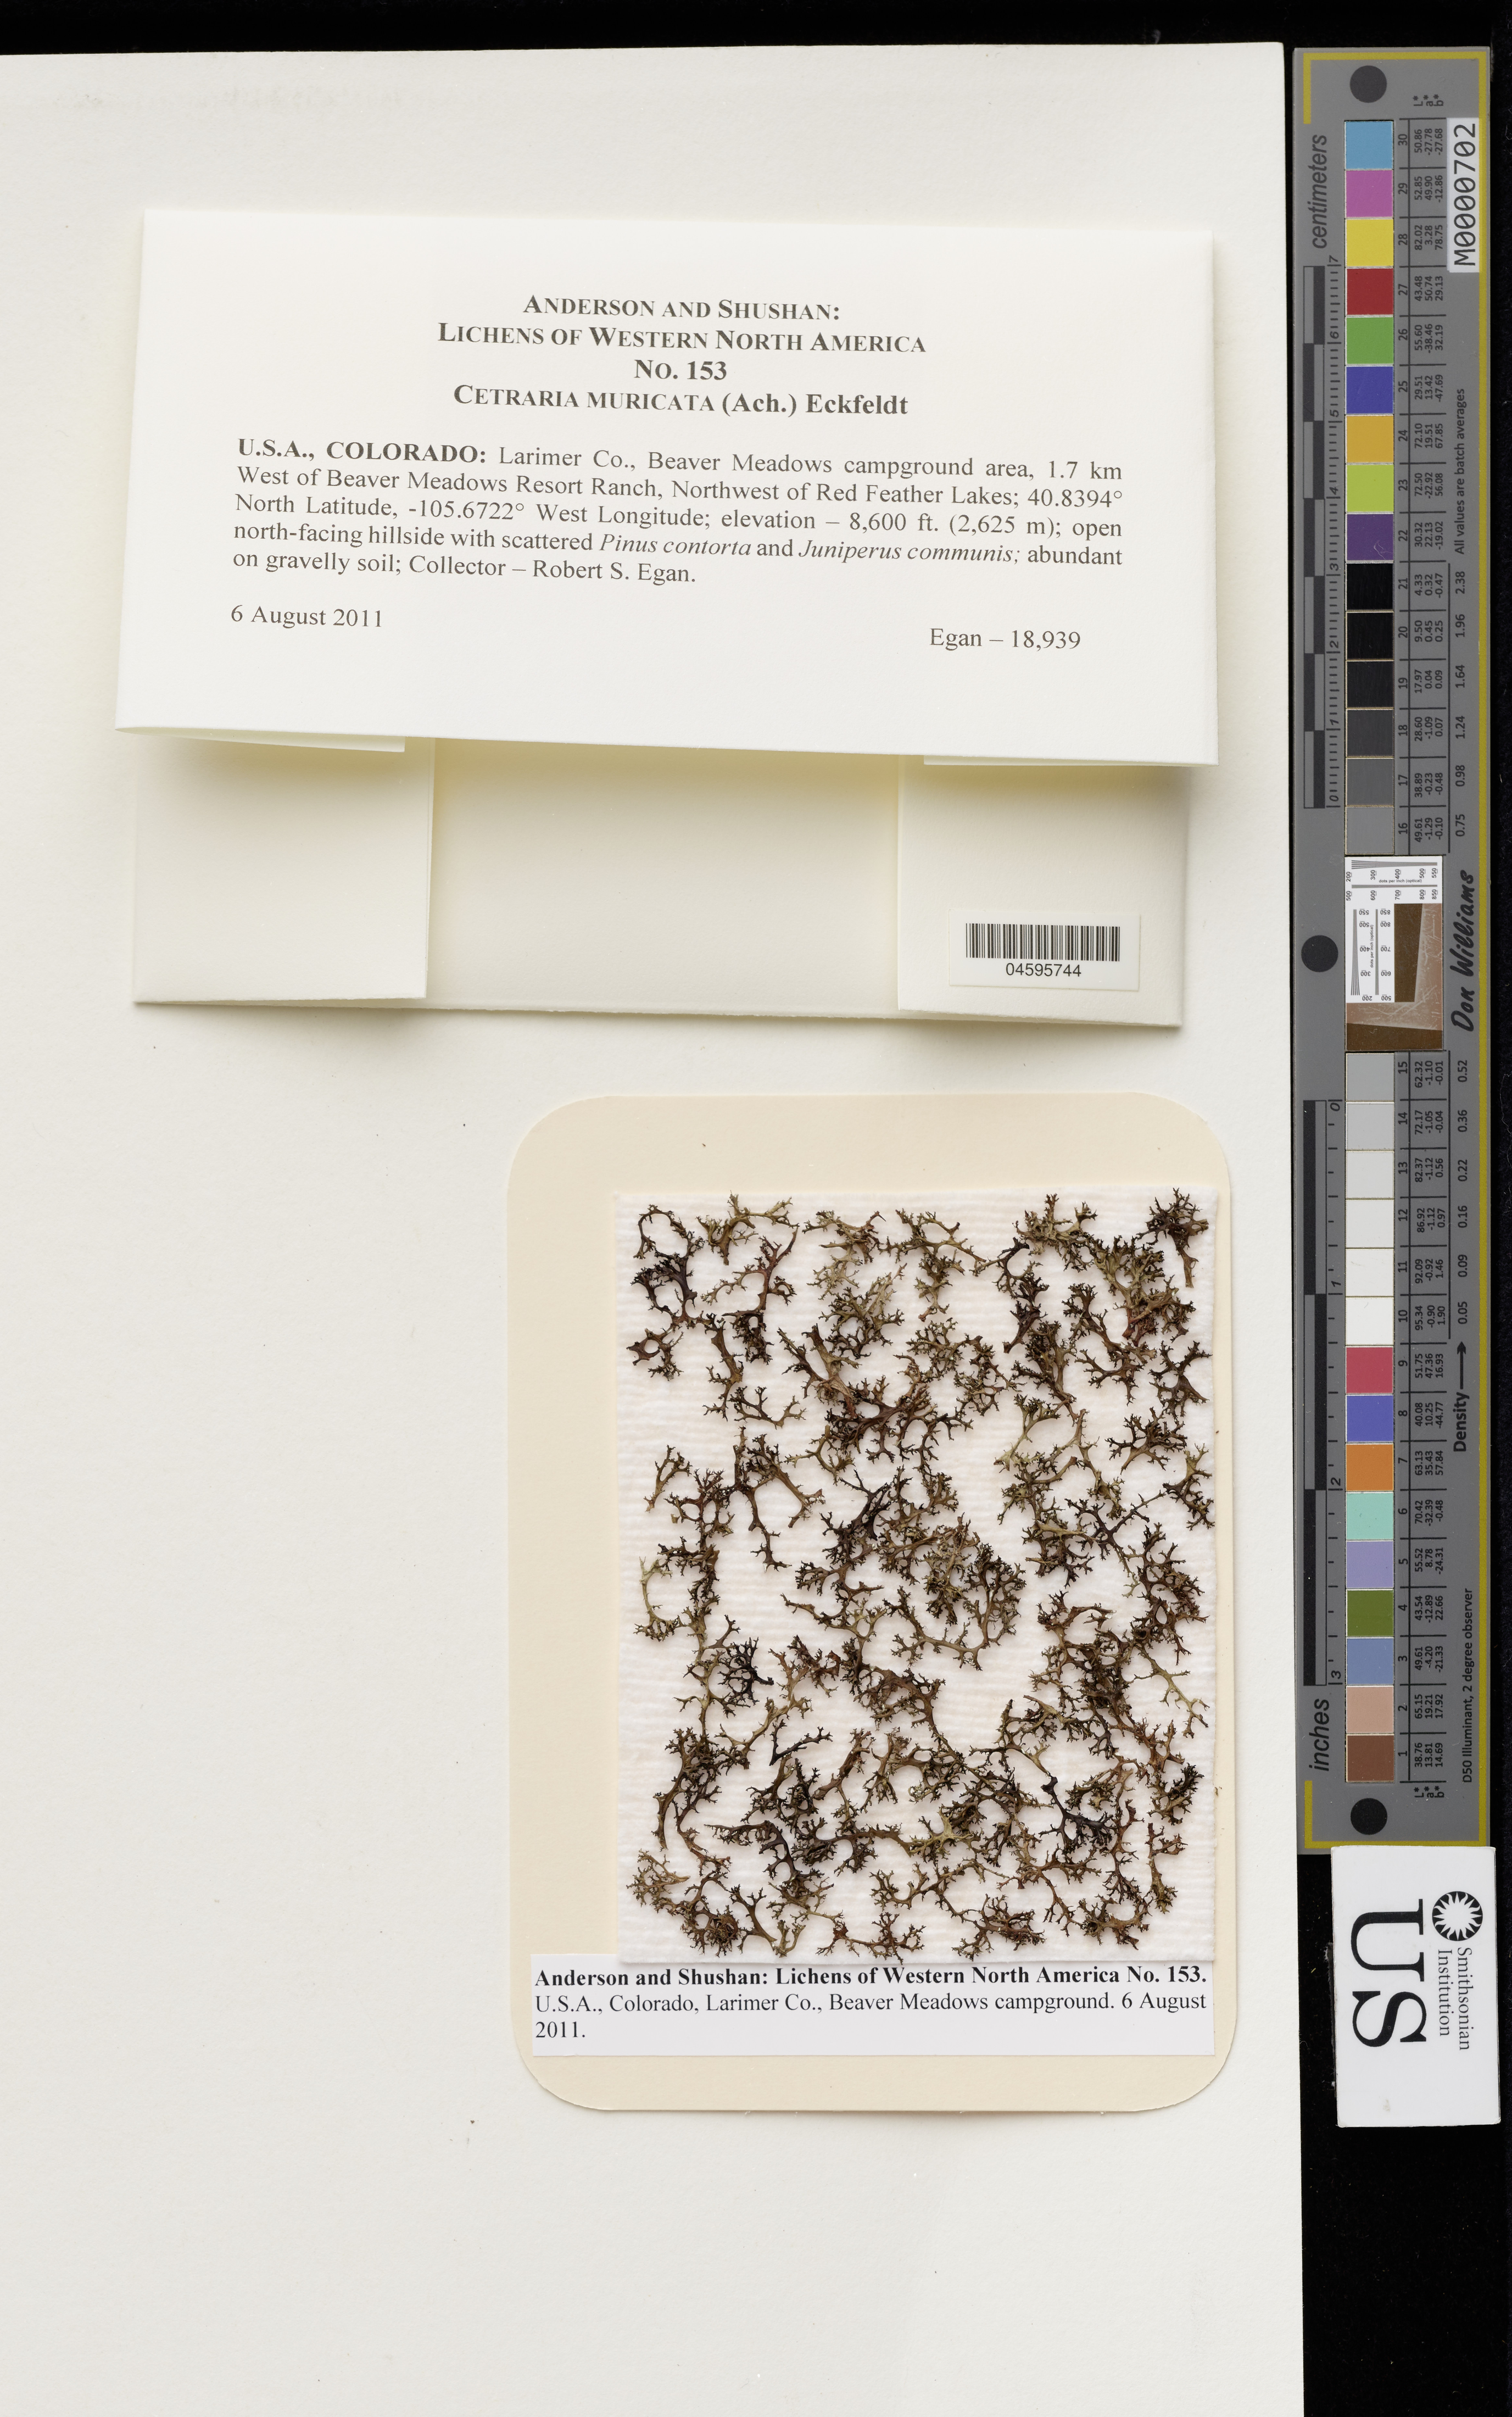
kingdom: Fungi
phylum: Ascomycota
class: Lecanoromycetes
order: Lecanorales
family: Parmeliaceae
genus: Cetraria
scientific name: Cetraria muricata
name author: (Ach.) Eckfeldt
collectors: R. S. Egan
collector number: Egan-18939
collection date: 2011-08-06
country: United States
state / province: Colorado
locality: Larimer Co., Beaver Meadows campground area, 1.7 km West of Beaver Meadows Resort Ranch, Northwest of Red Feather Lakes.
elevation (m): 2621